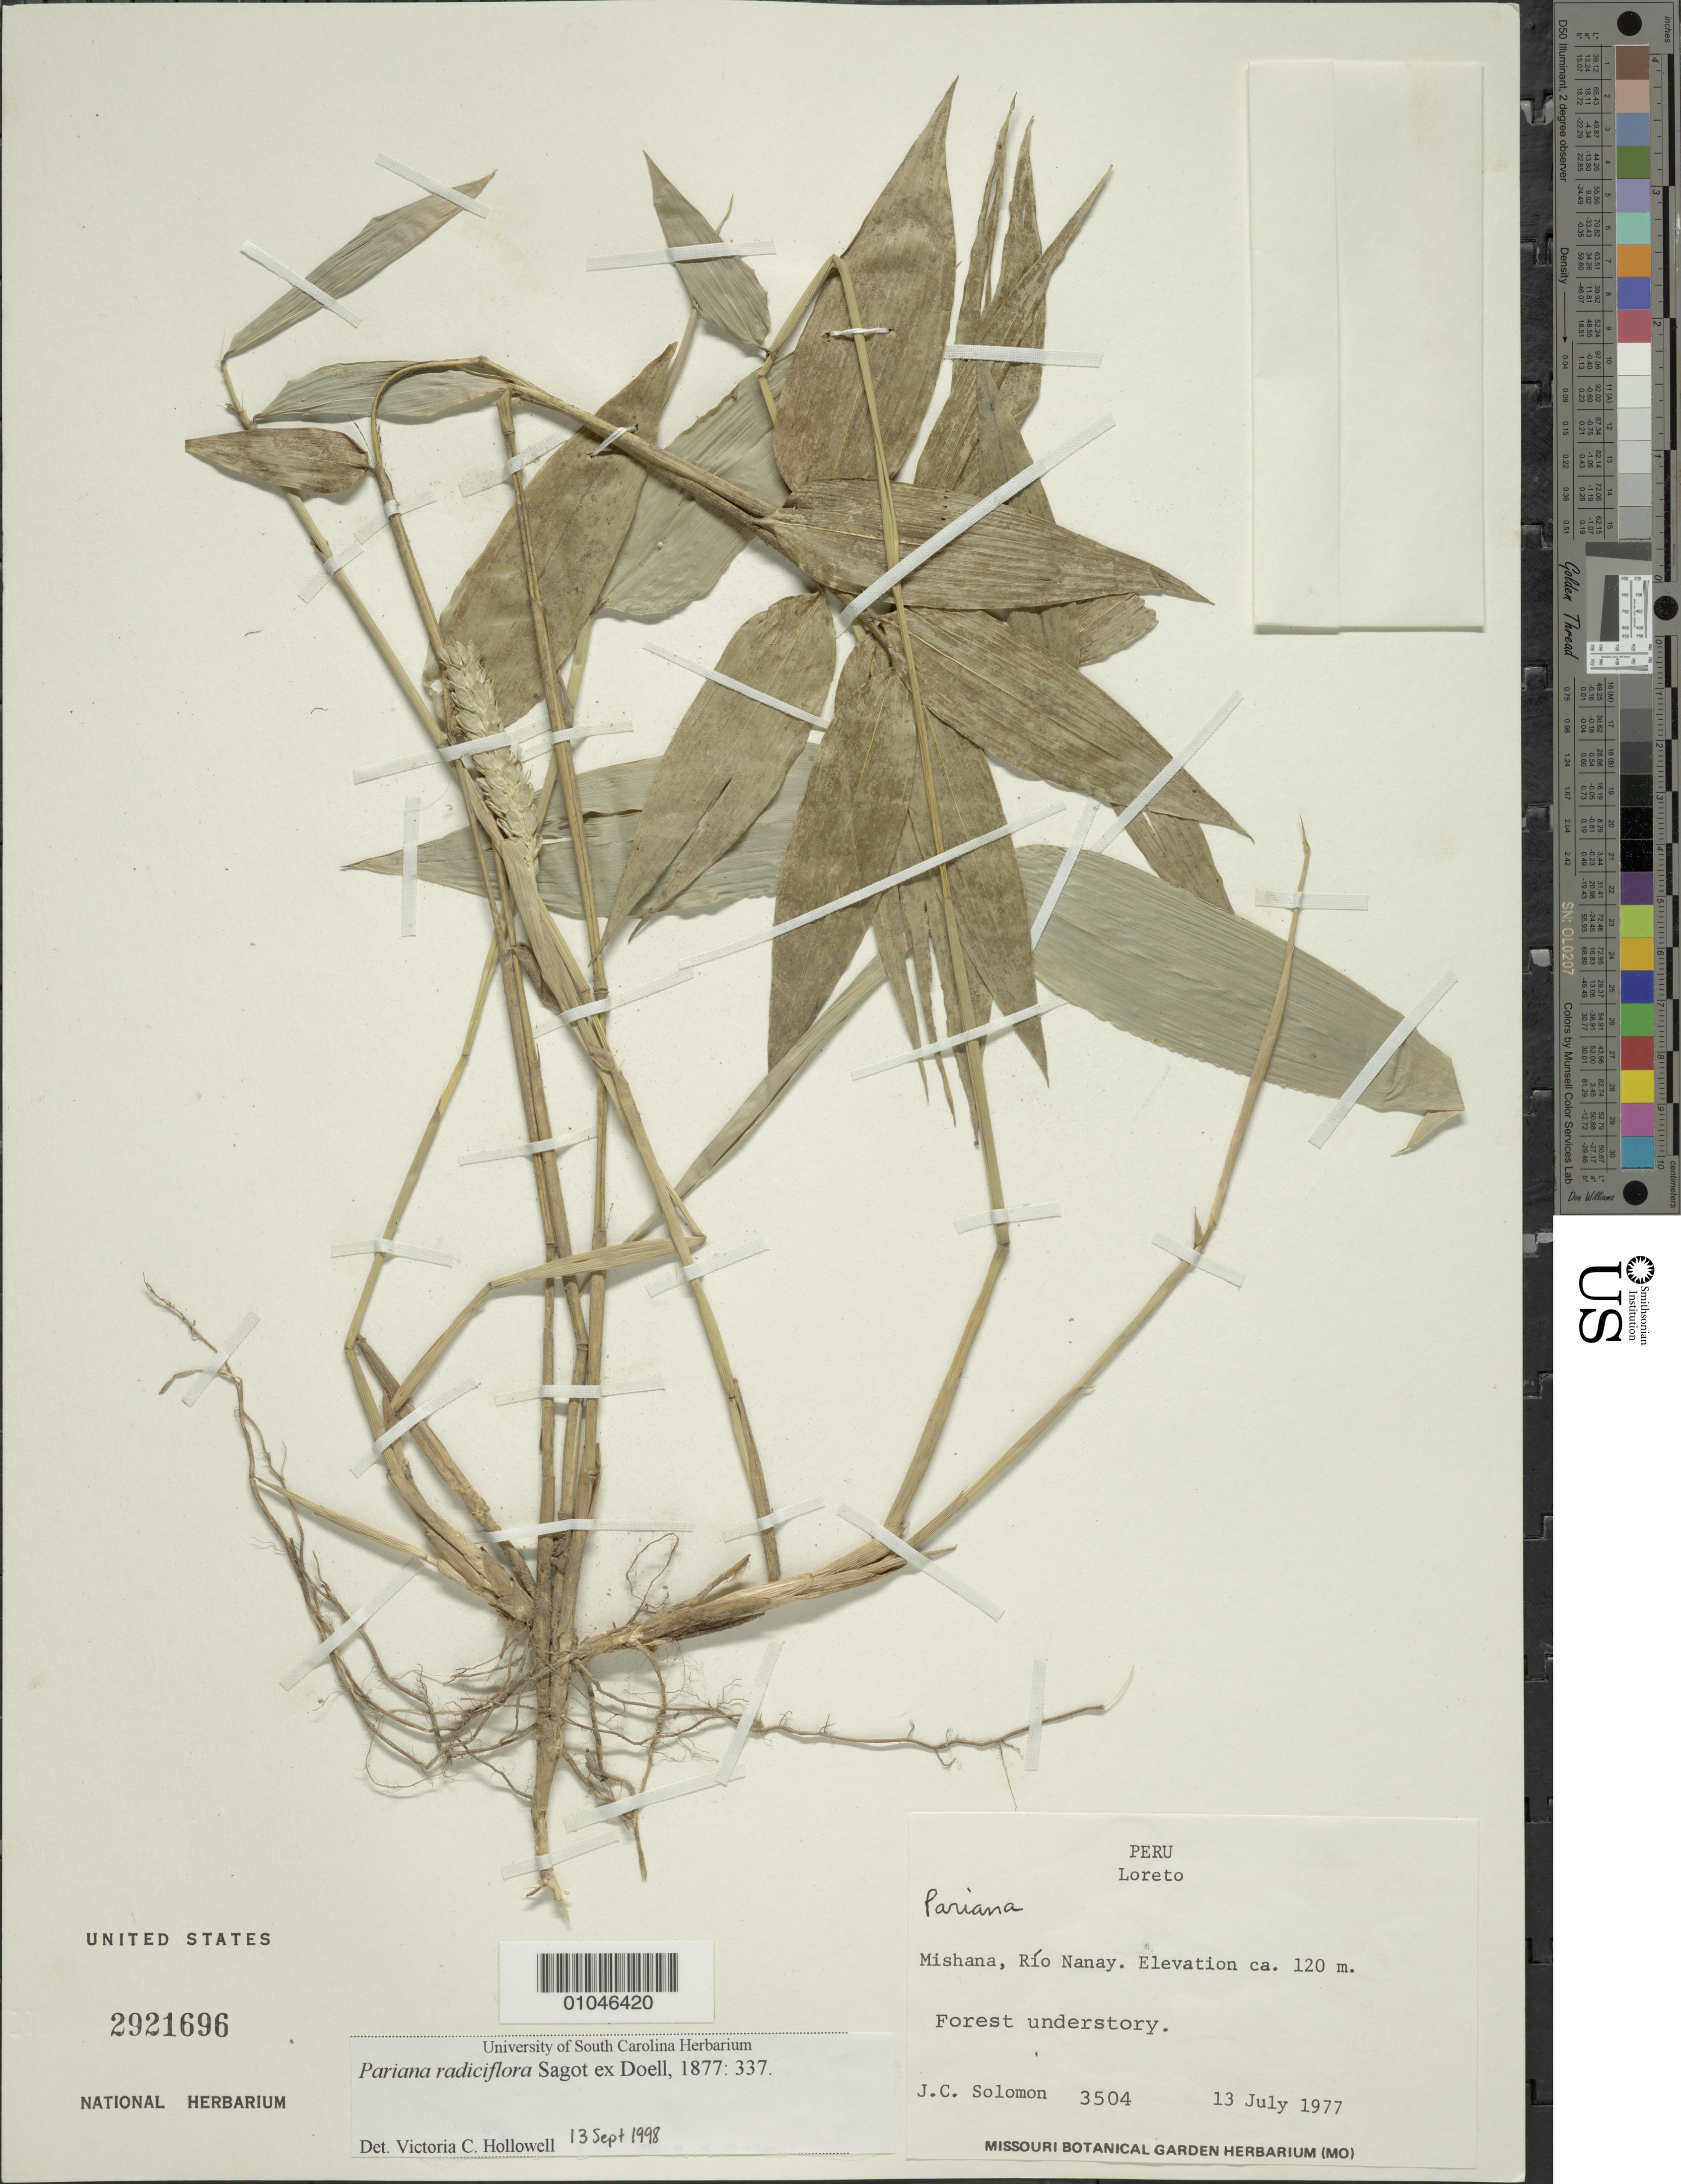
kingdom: Plantae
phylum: Tracheophyta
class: Liliopsida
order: Poales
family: Poaceae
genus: Pariana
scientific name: Pariana radiciflora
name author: Sagot ex Döll in Mart.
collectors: J. C. Solomon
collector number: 3504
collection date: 1977-07-13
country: Peru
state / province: Loreto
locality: Mishana, Rio Nanay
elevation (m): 120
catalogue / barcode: US 2921696